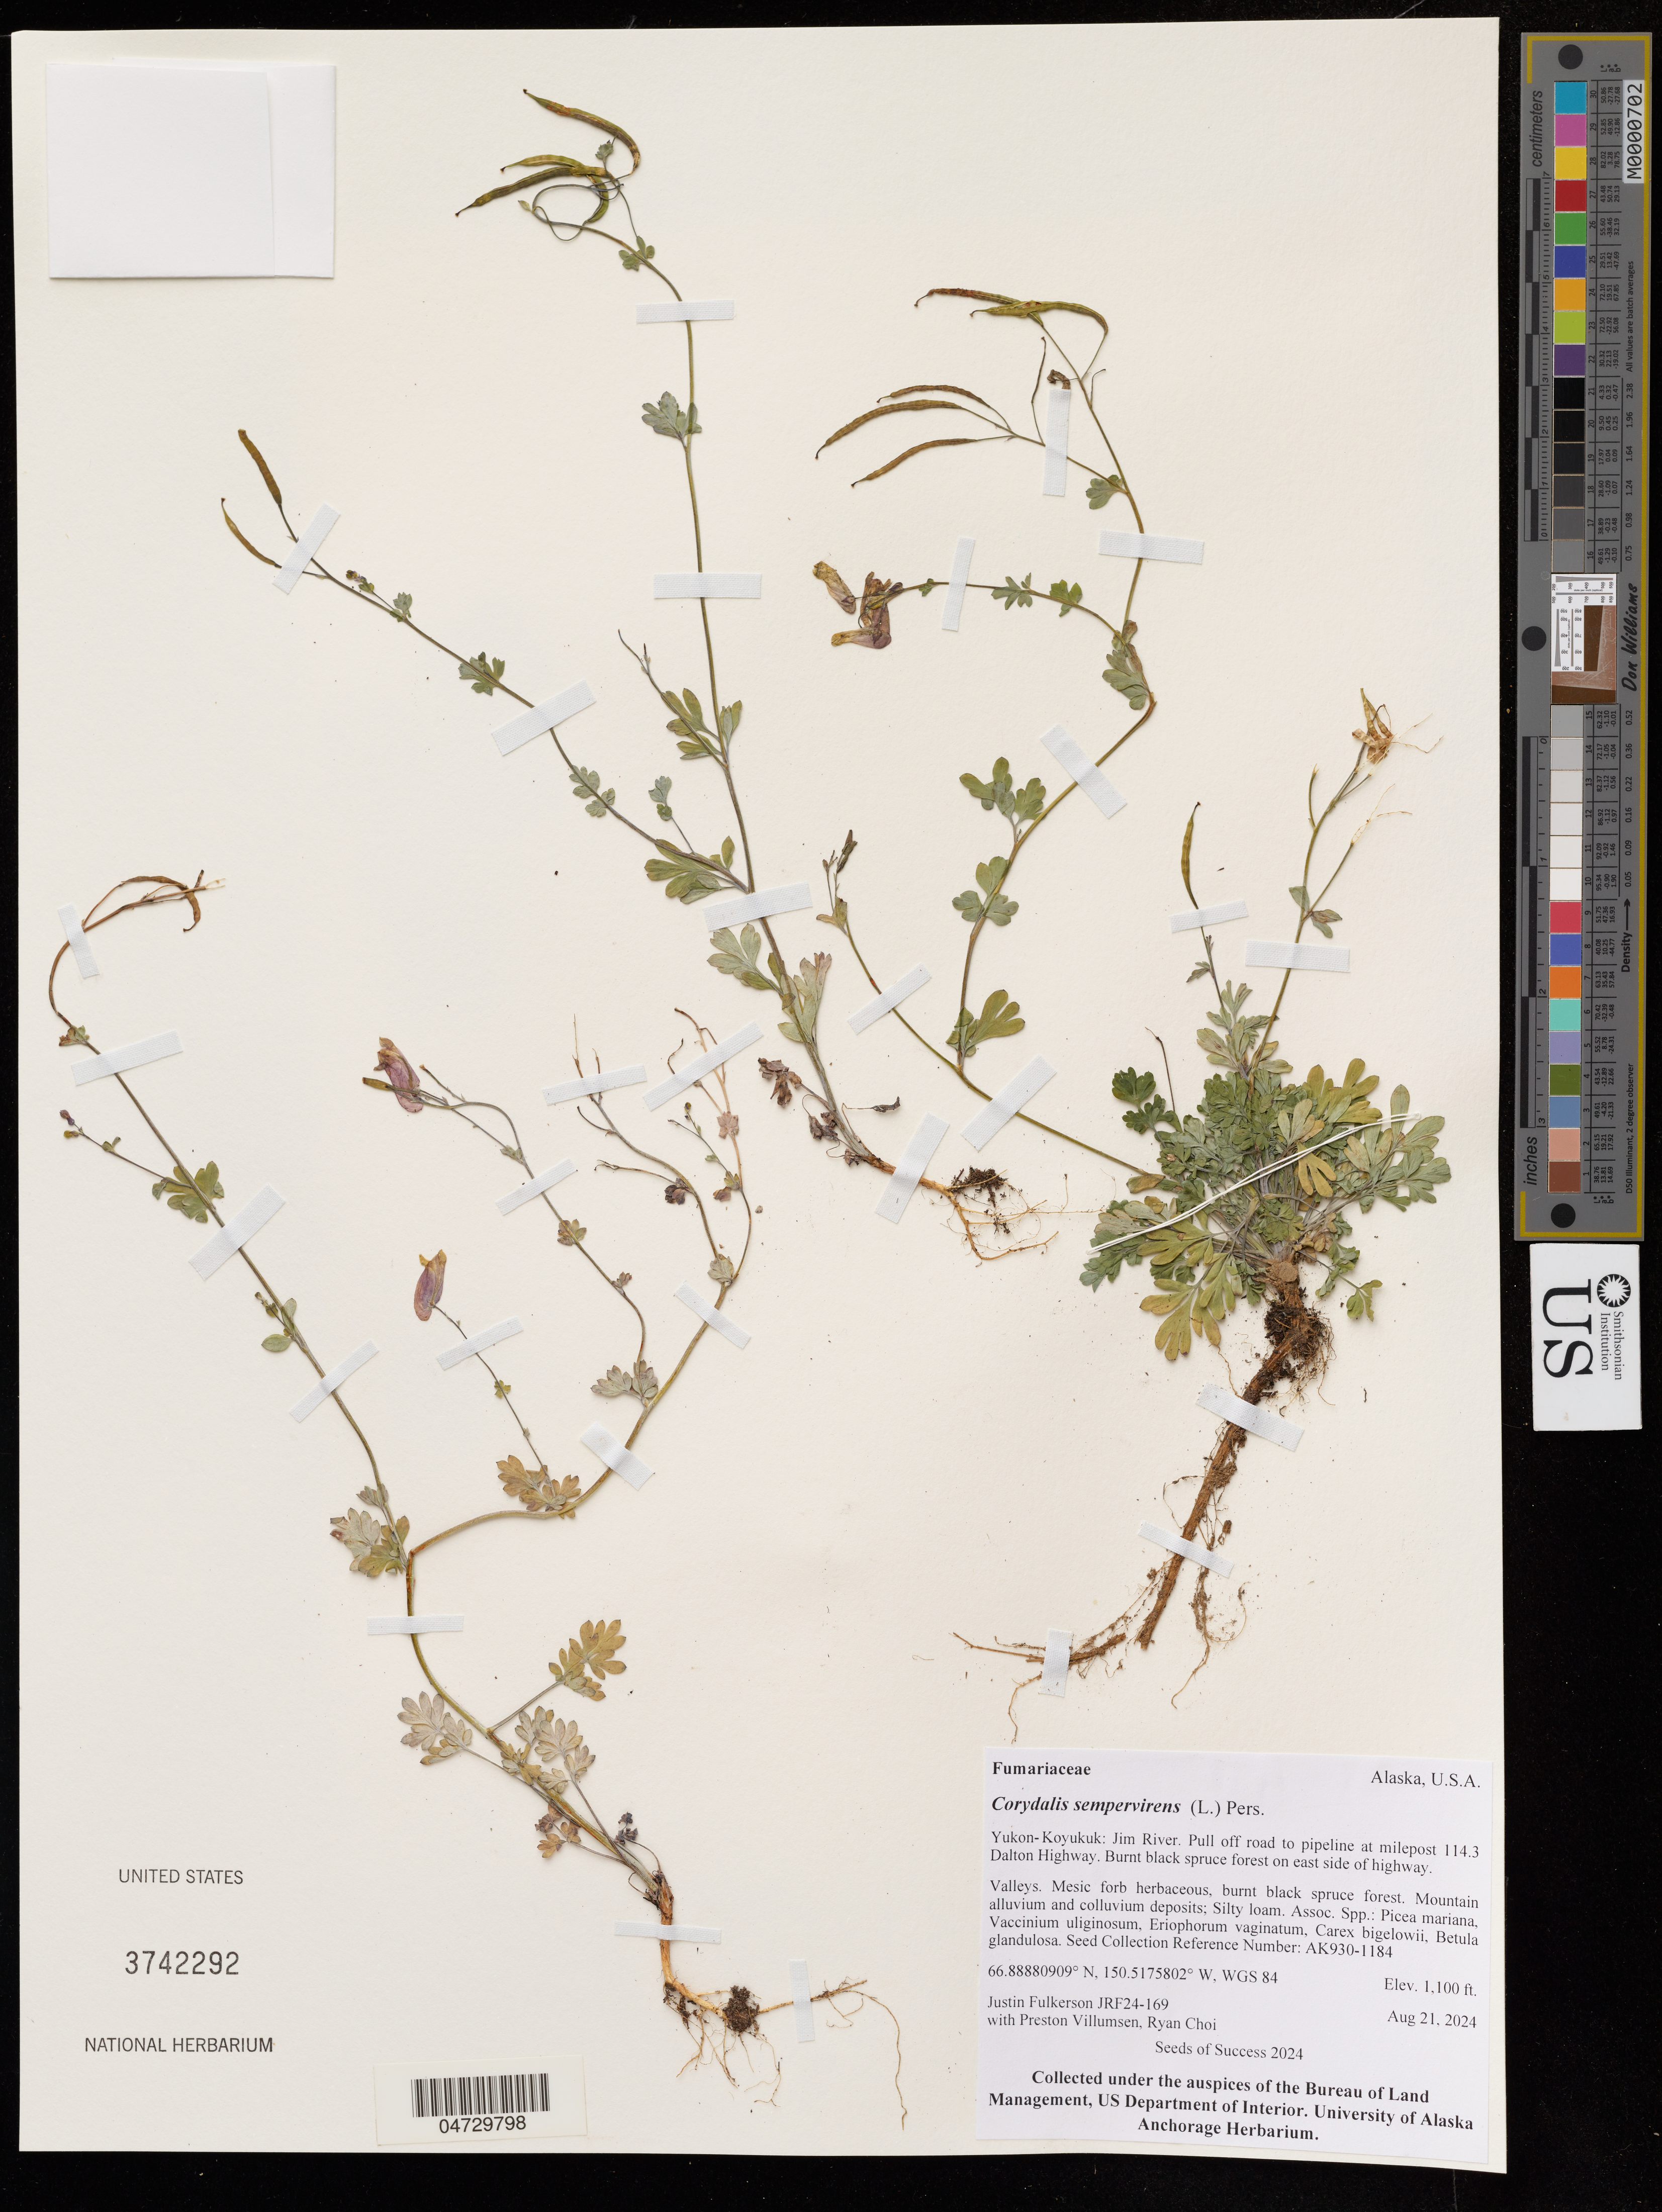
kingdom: Plantae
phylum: Tracheophyta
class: Magnoliopsida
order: Ranunculales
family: Papaveraceae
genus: Corydalis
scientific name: Corydalis sempervirens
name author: (L.) Pers.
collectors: J. Fulkerson, P. Villumsen & R. Choi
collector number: JRF24-169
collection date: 2024-08-21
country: United States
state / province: Alaska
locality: Yukon- Koyukuk: Jim River. Pull off road to pipeline at milepost 114.3 Dalton Highway. Burnt black spruce forest on east side of highway. WGS 84.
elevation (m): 335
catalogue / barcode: US 3742292